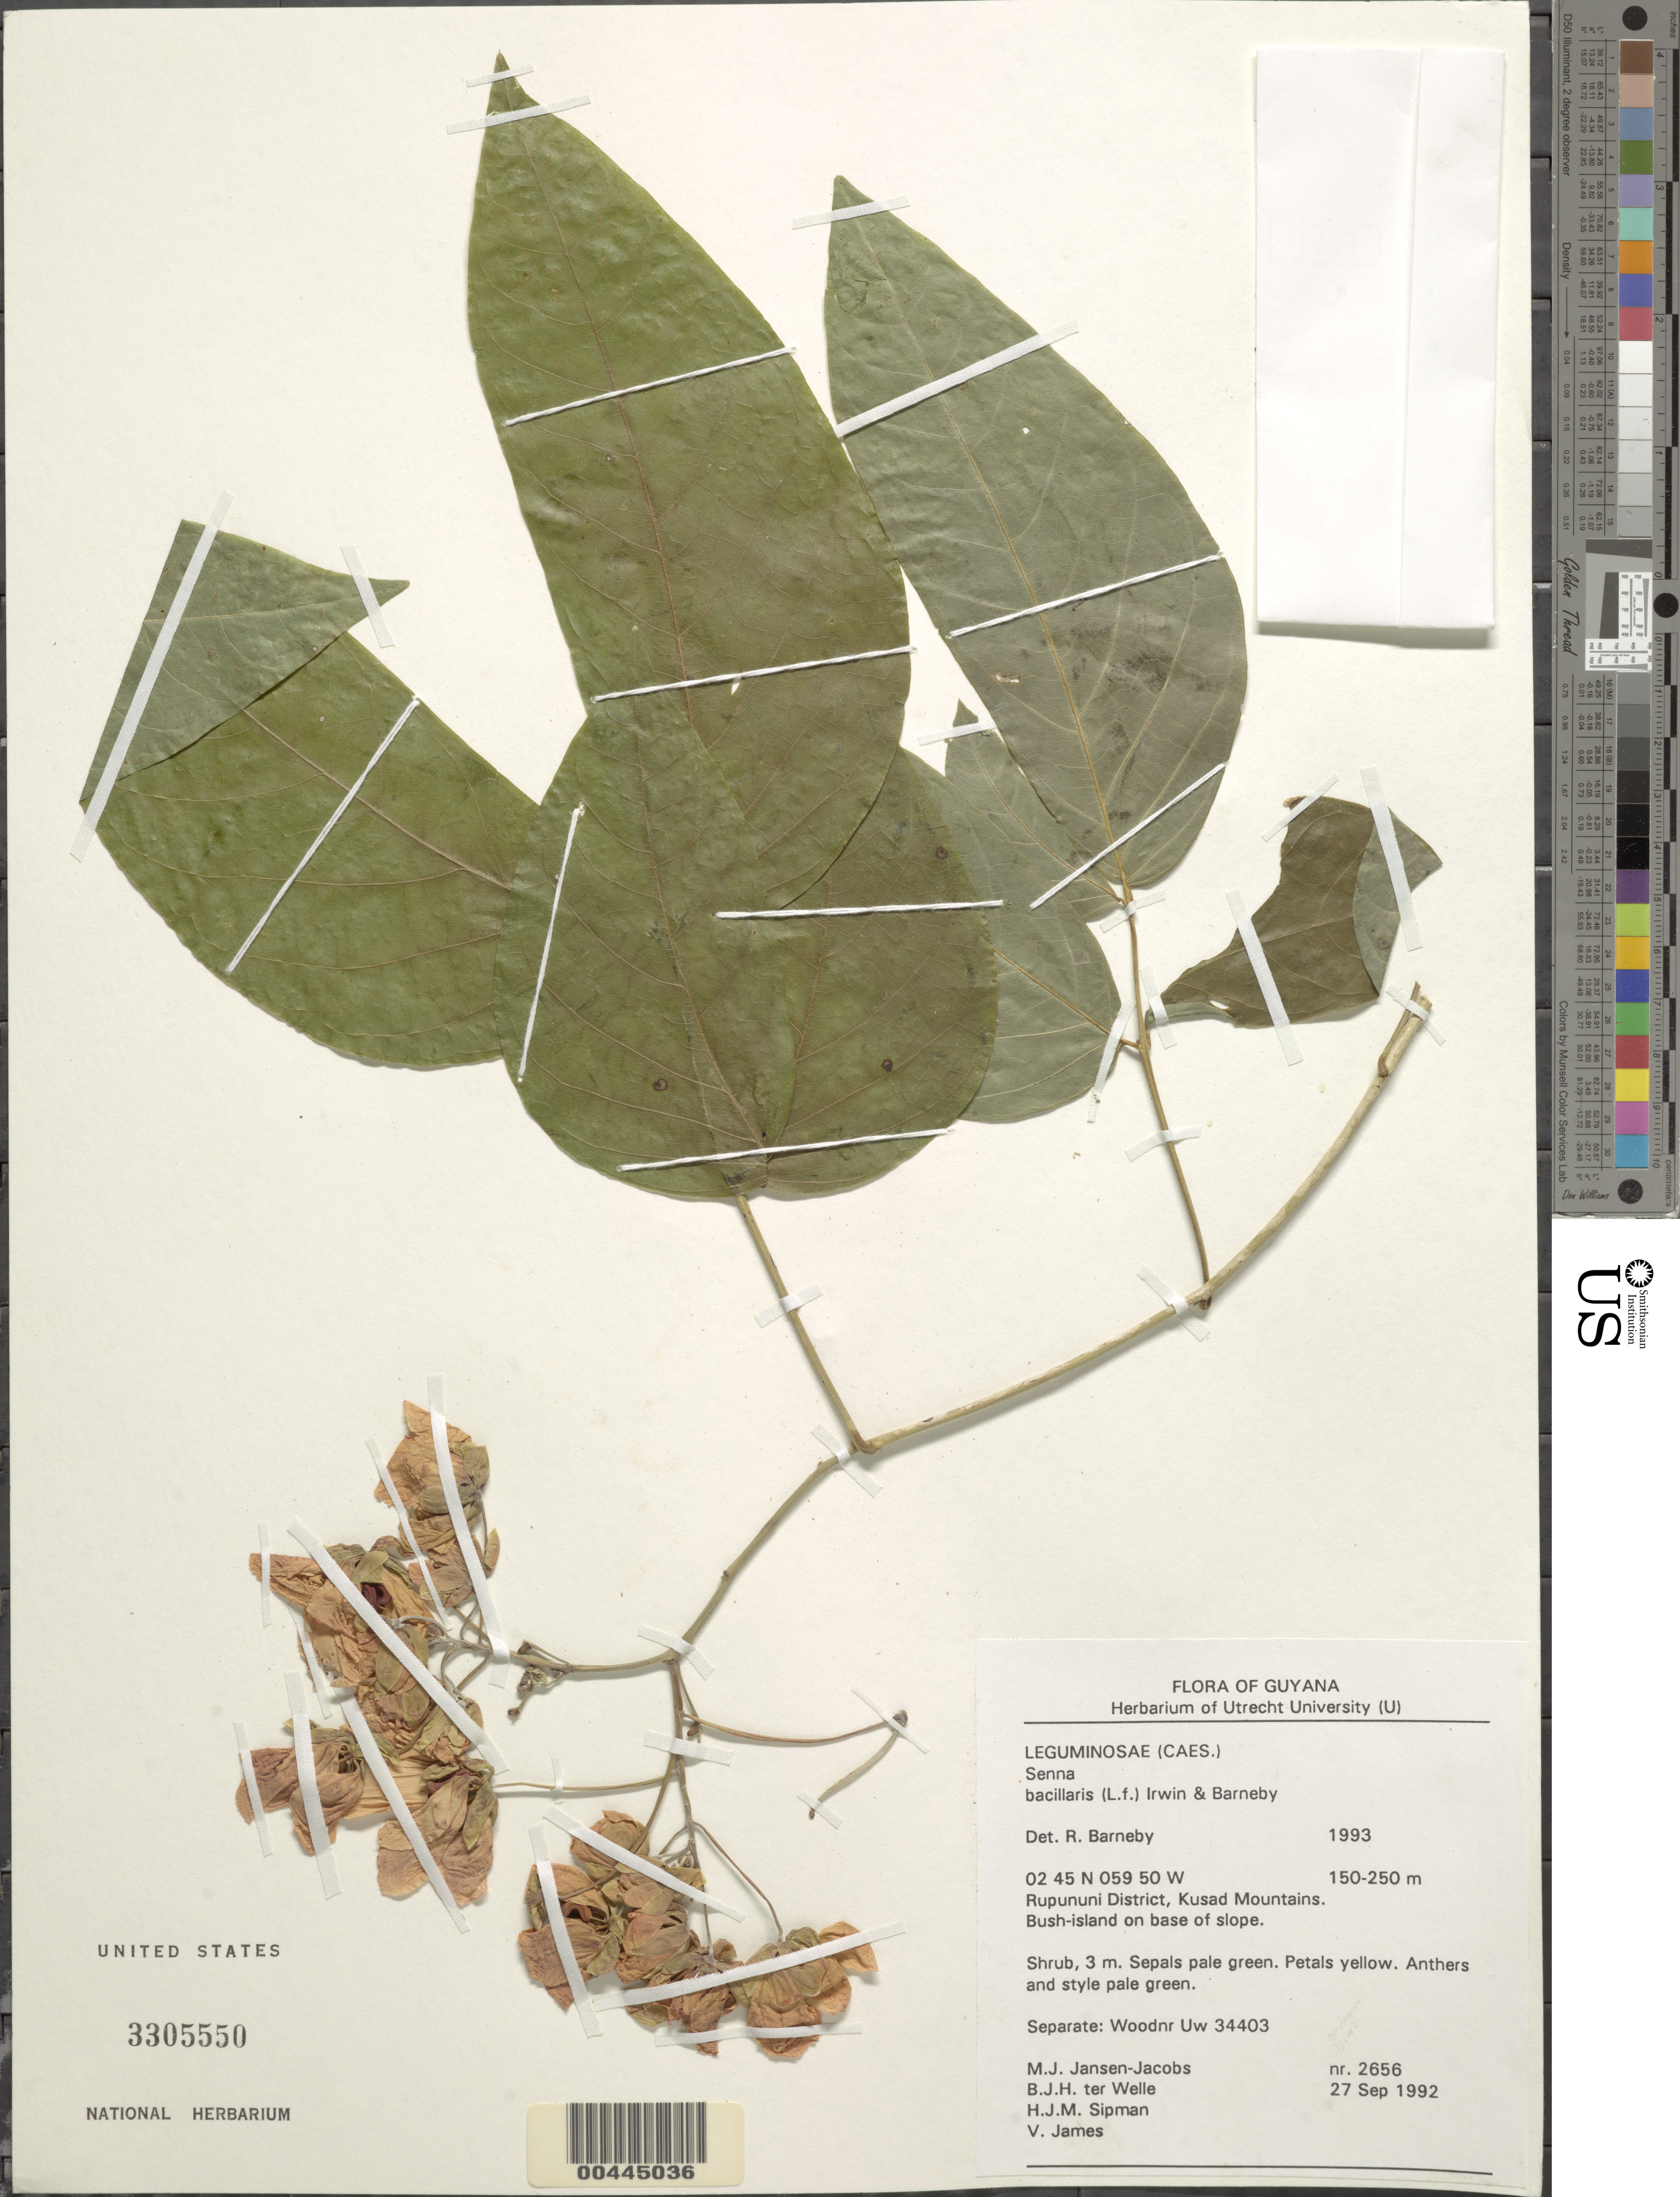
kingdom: Plantae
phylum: Tracheophyta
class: Magnoliopsida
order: Fabales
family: Fabaceae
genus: Senna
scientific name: Senna bacillaris var. bacillaris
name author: (L. f.) H.S. Irwin & Barneby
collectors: M. J. Jansen-Jacobs, B. Welle, H. J. M. Sipman & V. James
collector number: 2656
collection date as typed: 27 Sep 1992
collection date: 1992-09-27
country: Guyana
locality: Rupununi dist., kusad mts.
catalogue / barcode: US 3305550